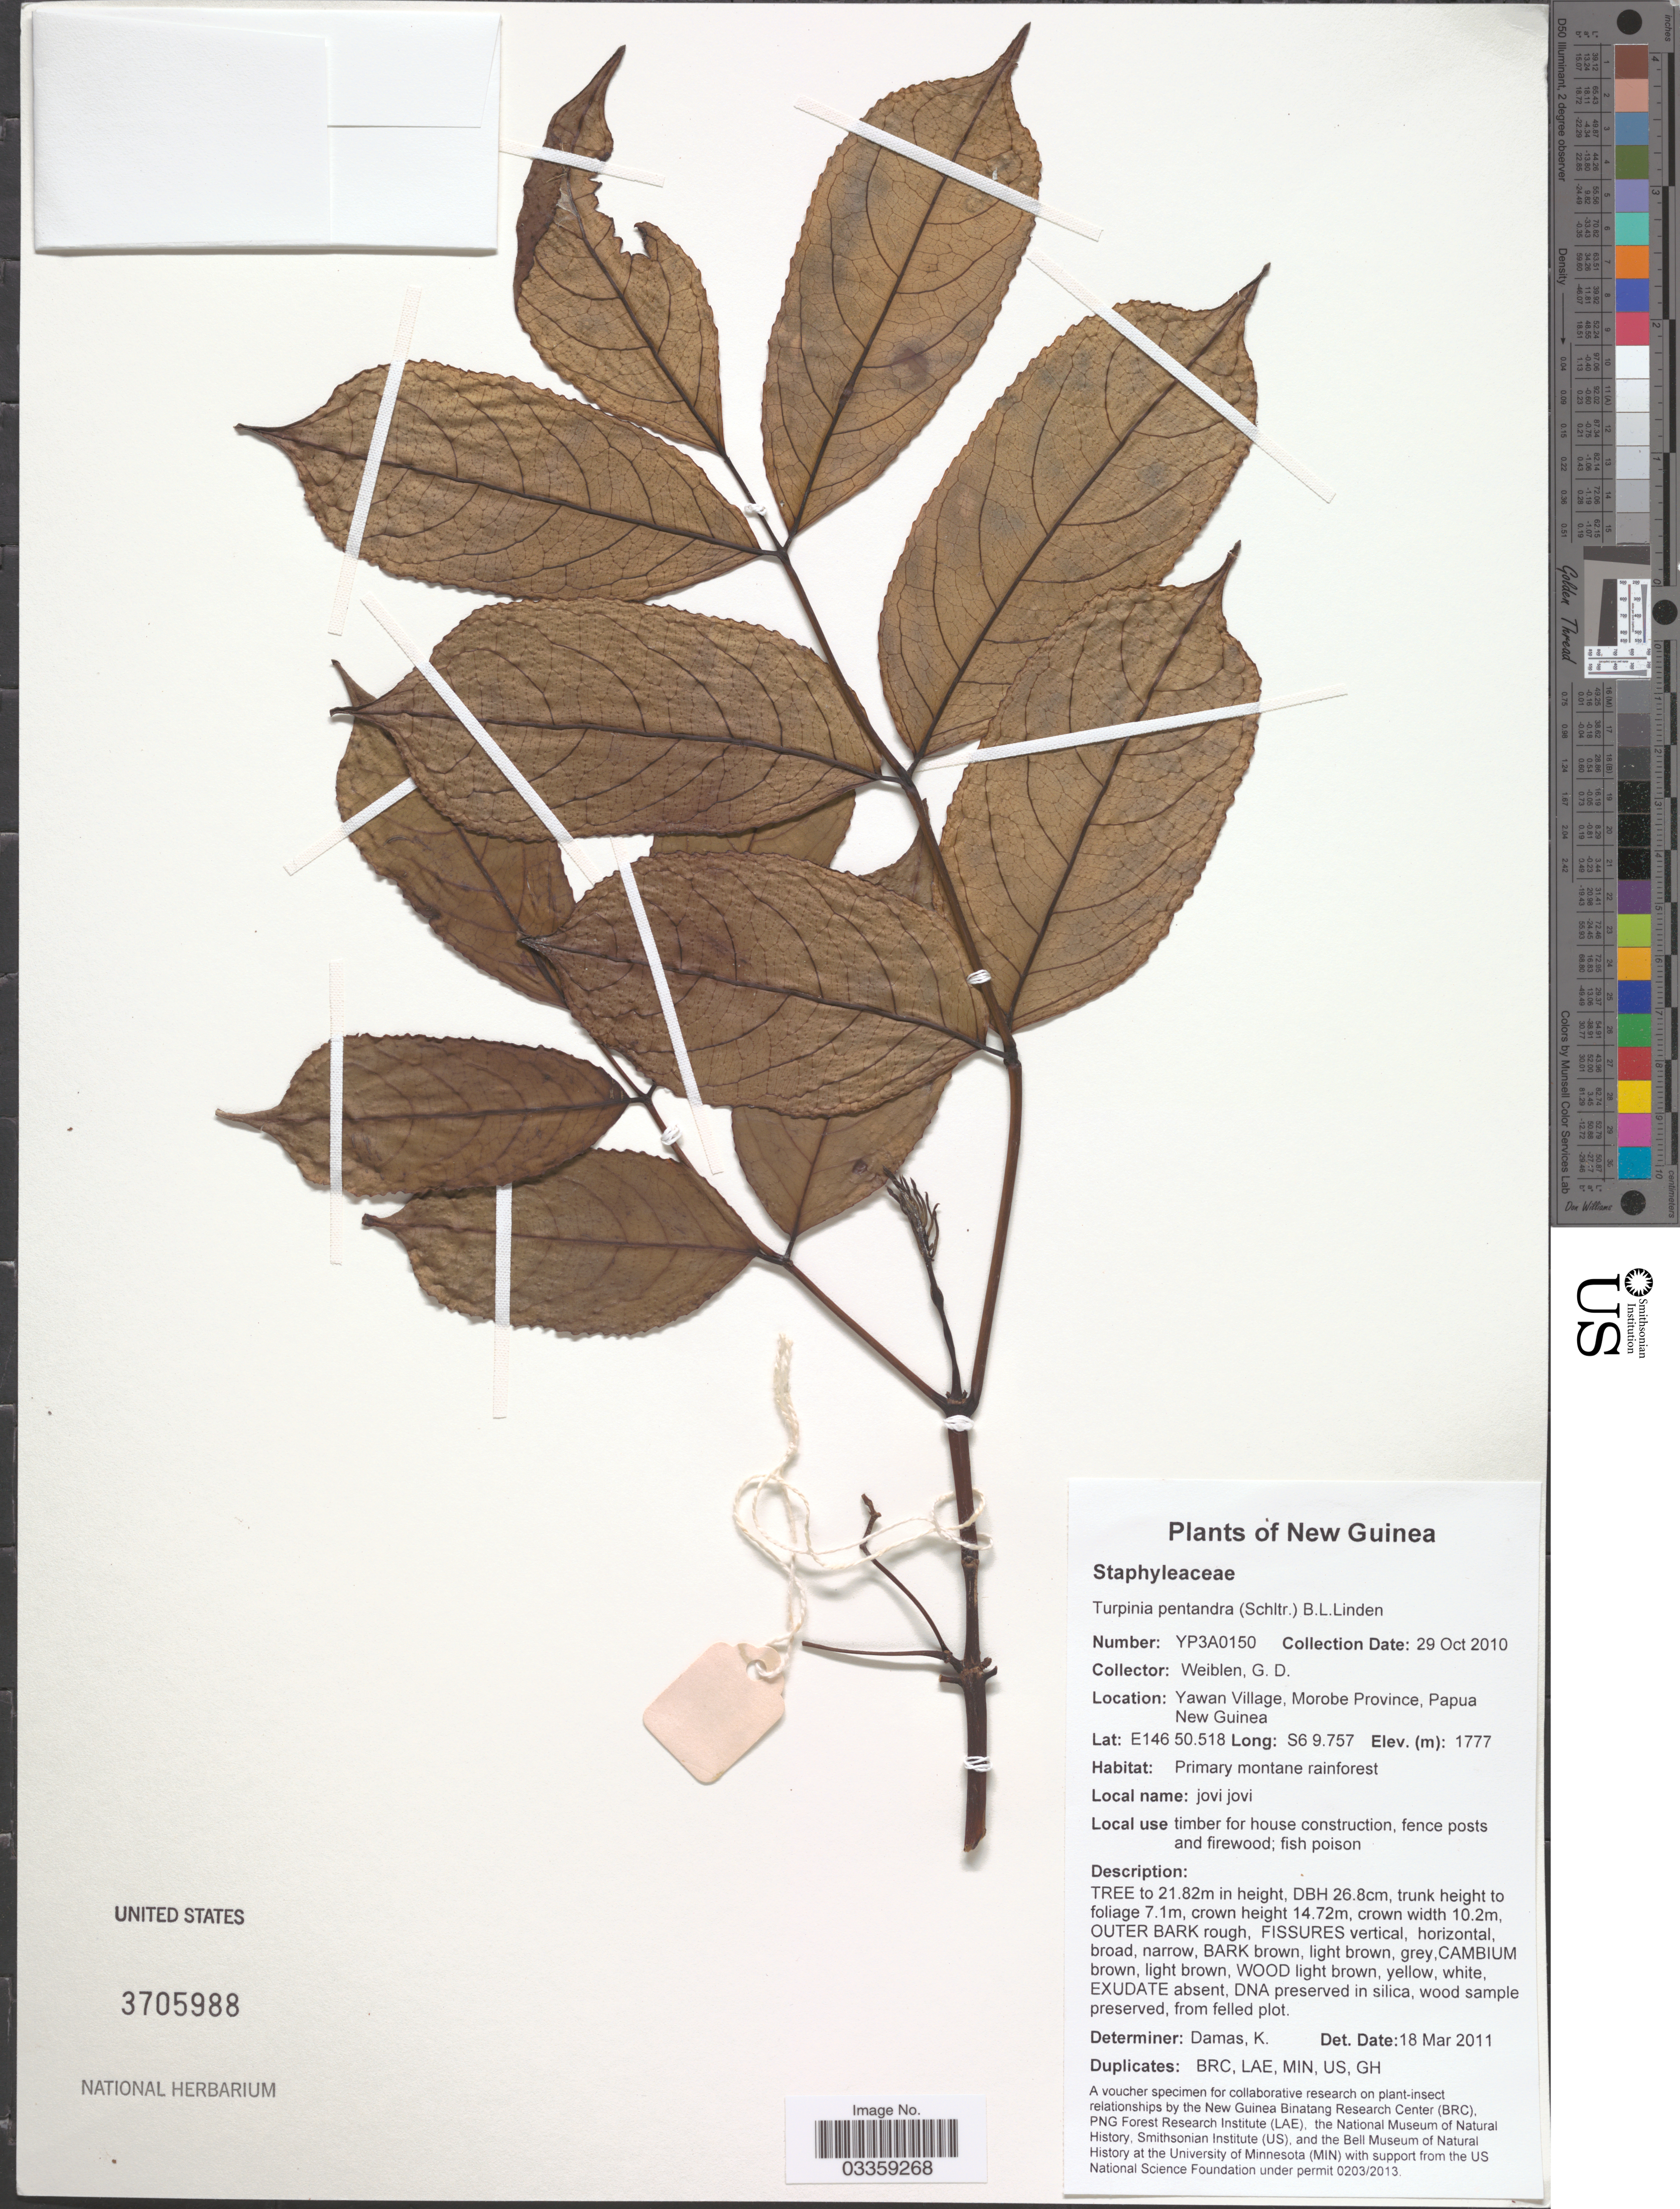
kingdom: Plantae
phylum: Tracheophyta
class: Magnoliopsida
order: Crossosomatales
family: Staphyleaceae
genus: Turpinia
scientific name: Turpinia pentandra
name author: (Schltr.) B.L. Linden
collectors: G. D. Weiblen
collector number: YP3A0150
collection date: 2010-10-29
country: Papua New Guinea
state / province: Morobe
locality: New Guinea, Yawan Village, Morobe Province.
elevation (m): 1777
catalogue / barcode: US 3705988